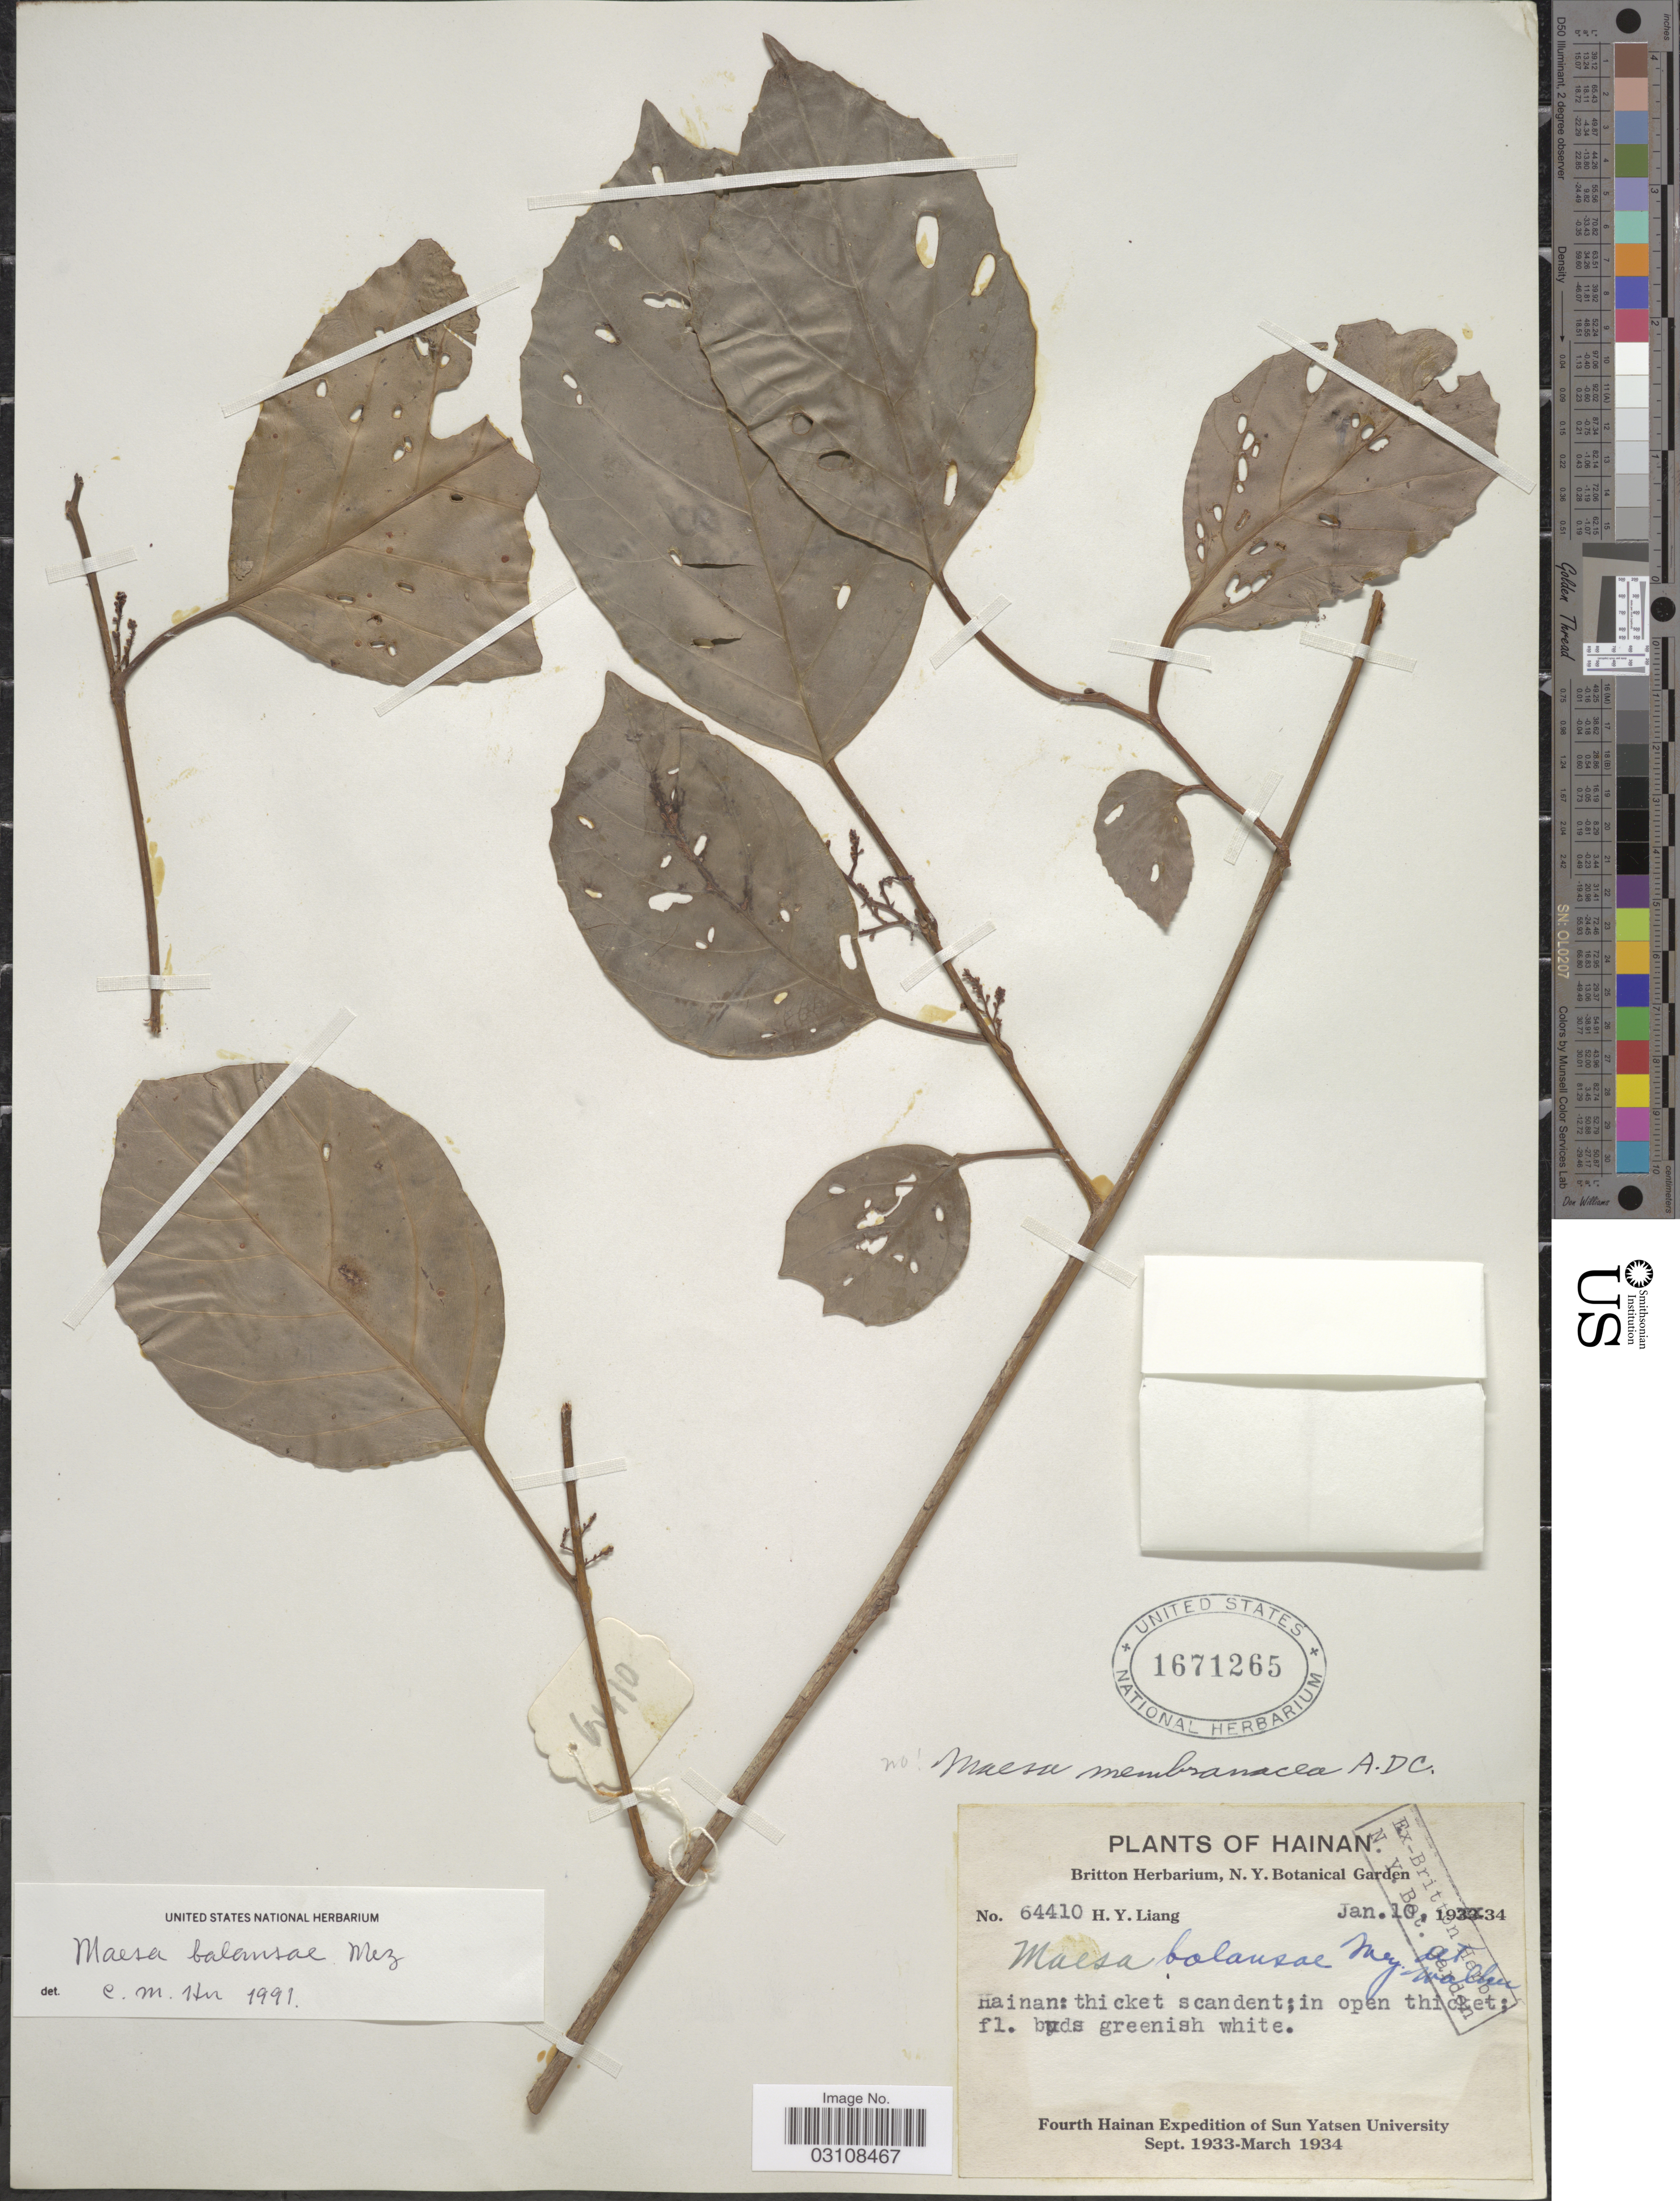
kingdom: Plantae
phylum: Tracheophyta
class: Magnoliopsida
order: Ericales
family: Primulaceae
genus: Maesa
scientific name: Maesa balansae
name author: Mez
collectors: H. Y. Liang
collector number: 64410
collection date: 1934-01-10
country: China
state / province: Hainan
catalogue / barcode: US 1671265